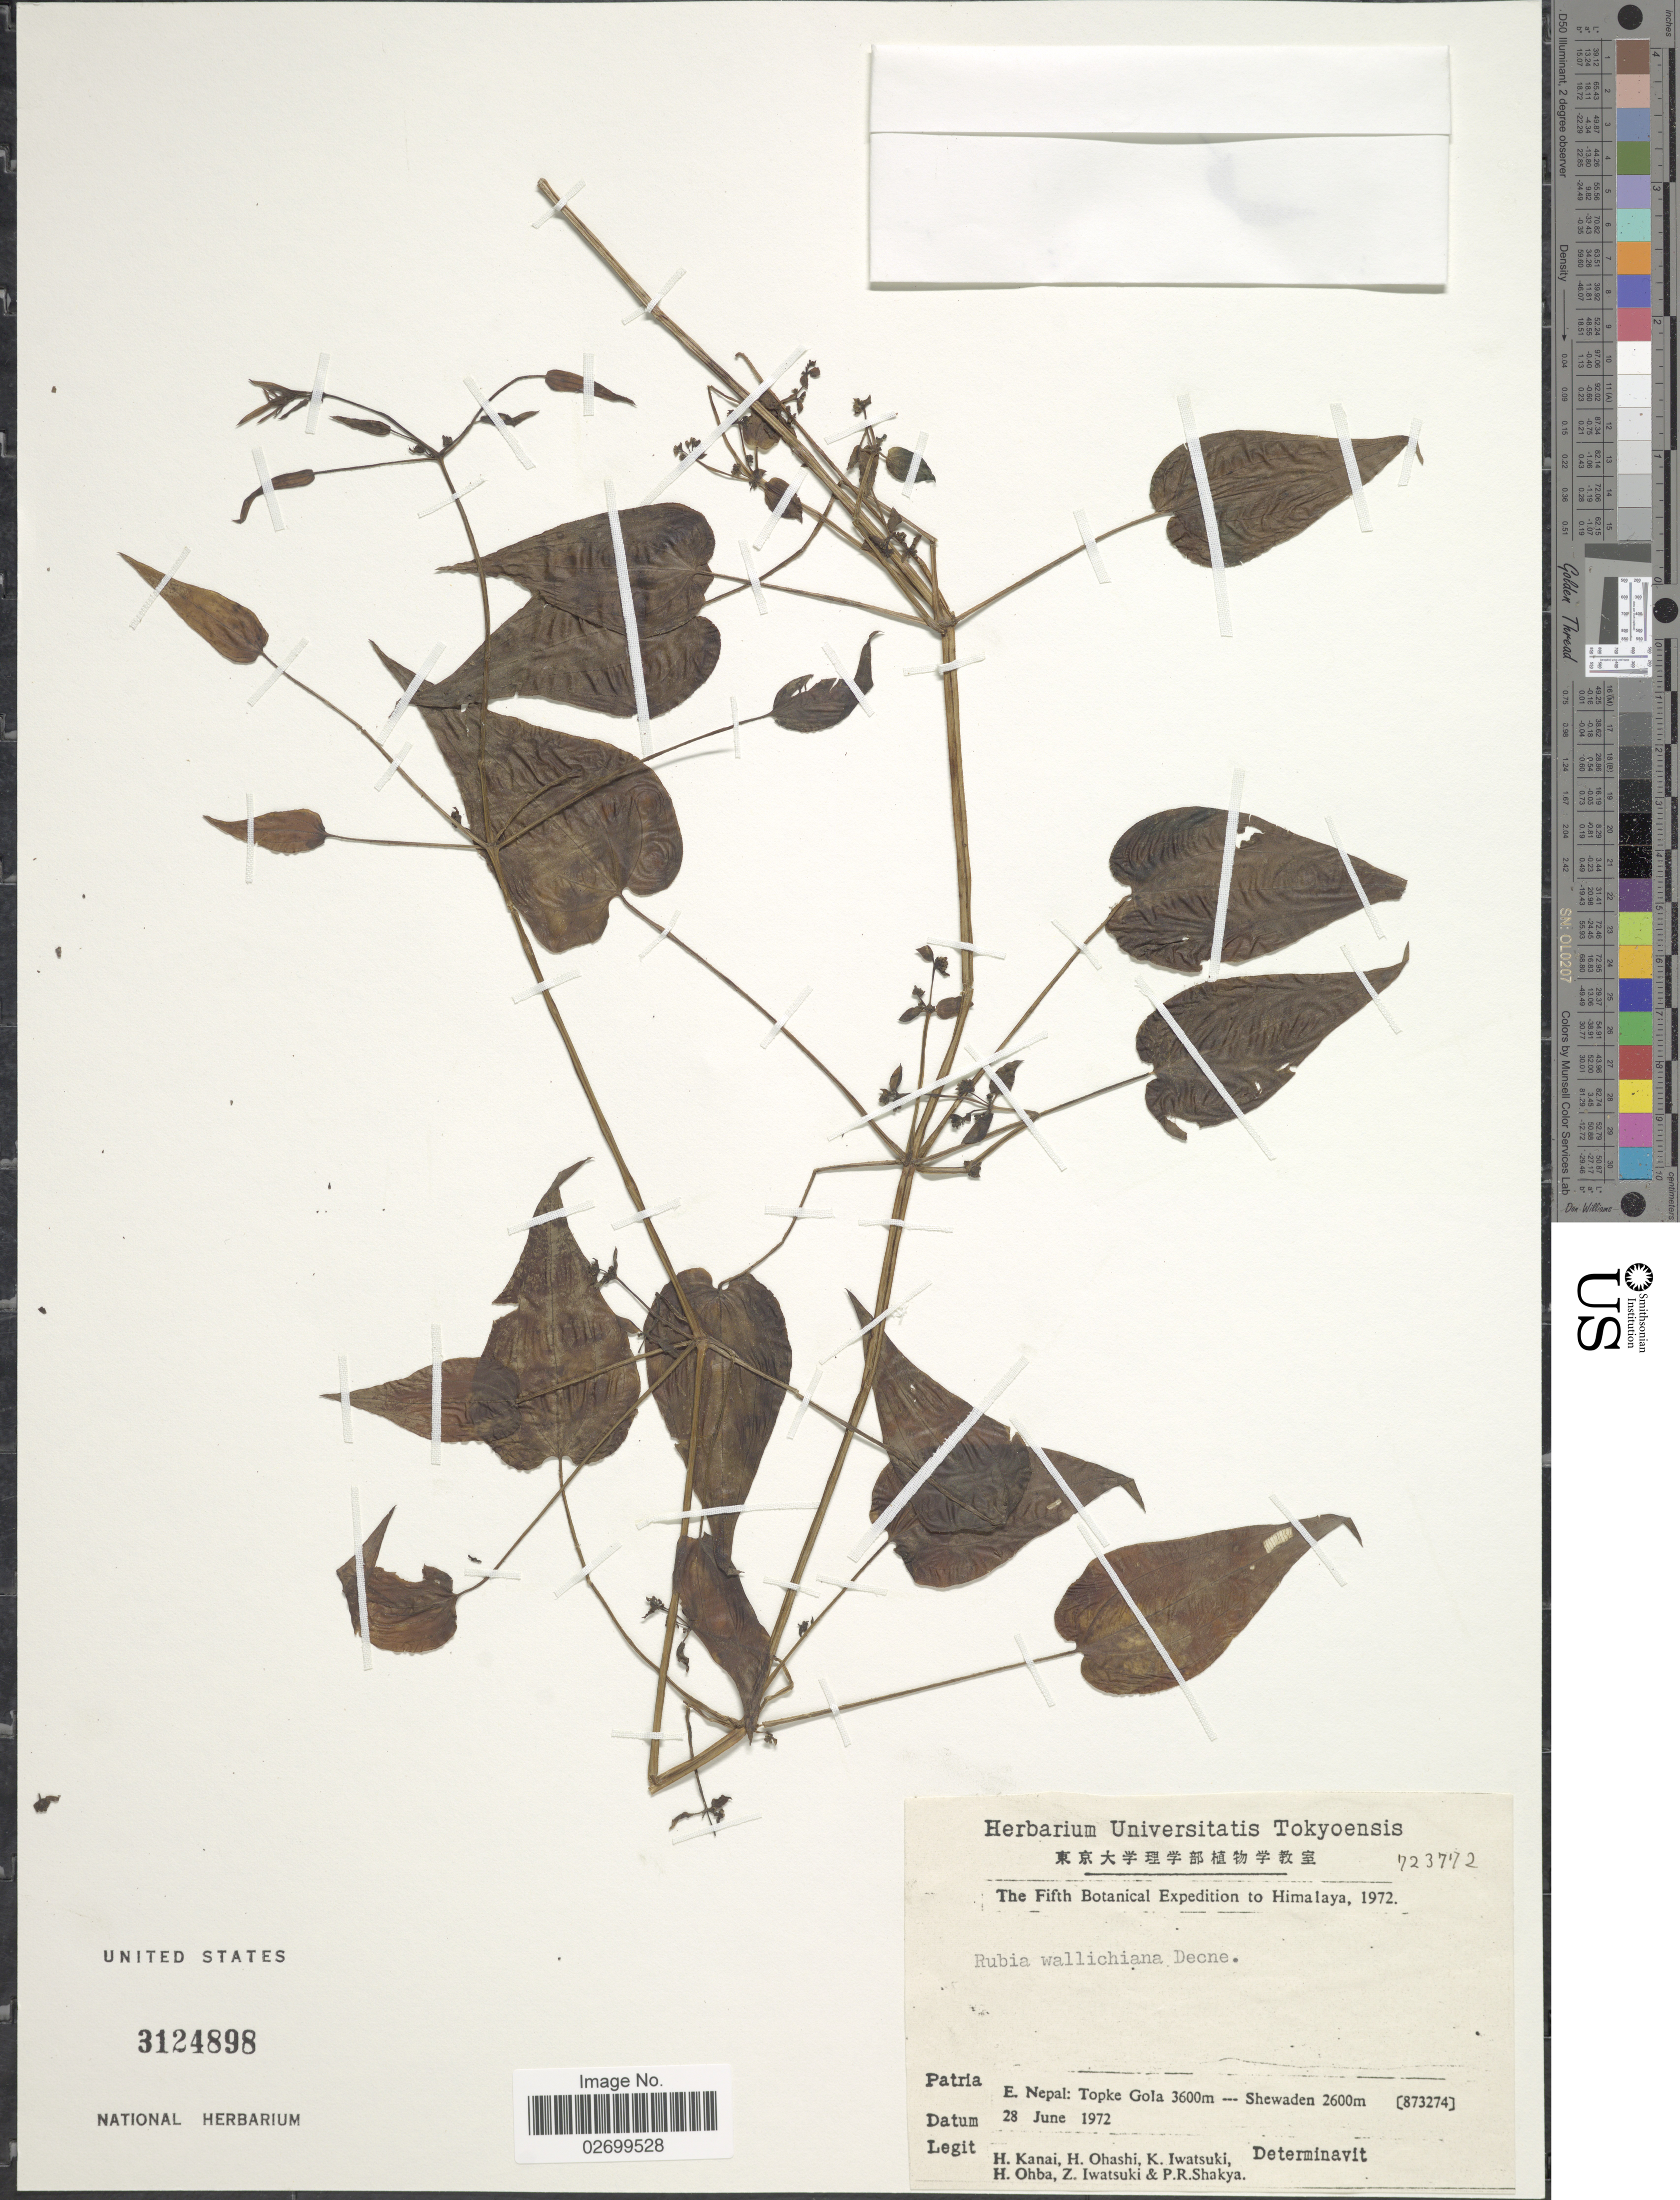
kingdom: Plantae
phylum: Tracheophyta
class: Magnoliopsida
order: Gentianales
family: Rubiaceae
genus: Rubia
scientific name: Rubia wallichiana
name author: Decne.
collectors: H. Kanai, H. Ohashi, K. Iwatsuki, H. Ohba & et al.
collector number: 723772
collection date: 1972-06-28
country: Nepal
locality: E. Nepal: Topke Gola-Shewaden, Himalaya.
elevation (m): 2600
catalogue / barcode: US 3124898